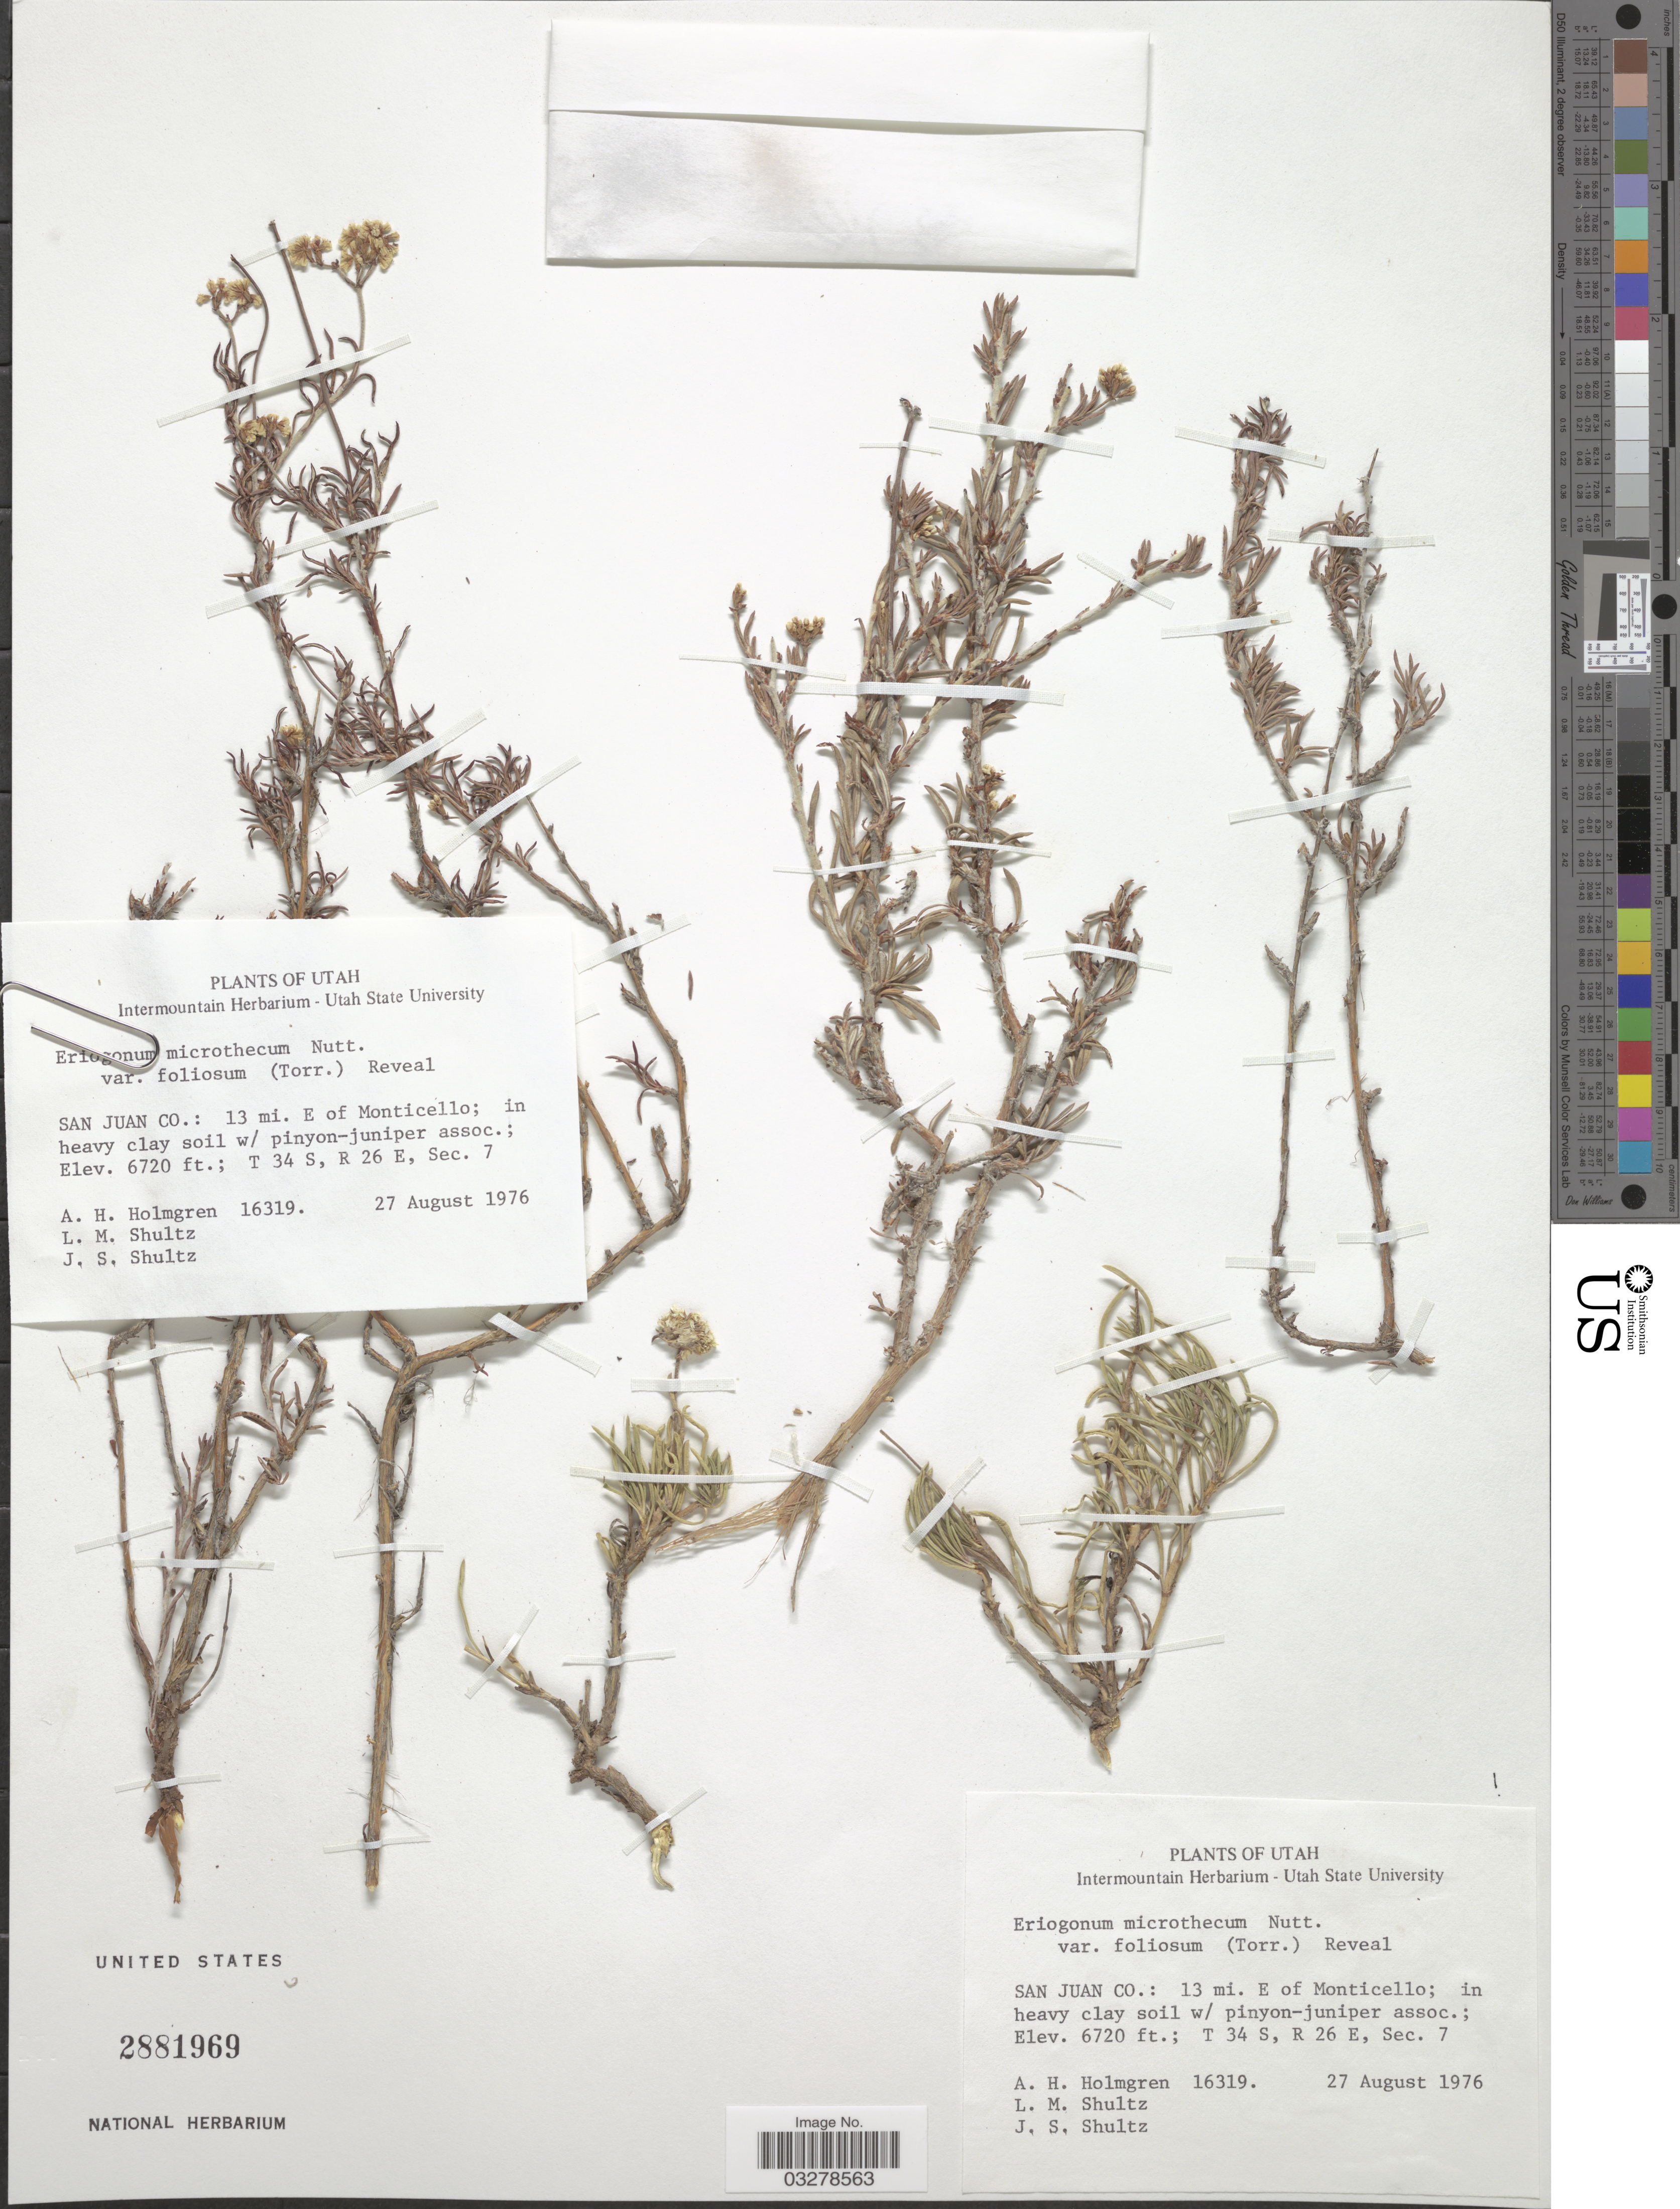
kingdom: Plantae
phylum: Tracheophyta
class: Magnoliopsida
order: Caryophyllales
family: Polygonaceae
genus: Eriogonum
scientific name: Eriogonum microtheca var. foliosum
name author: (Torr. & A. Gray) Reveal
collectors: A. H. Holmgren, L. Shultz & J. Shultz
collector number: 16319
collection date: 1976-08-27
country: United States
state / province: Utah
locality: San Juan Co.: 13 mi. E of Monticello; T 34 S, R 26 E, Sec. 7.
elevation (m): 2048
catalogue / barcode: US 2881969